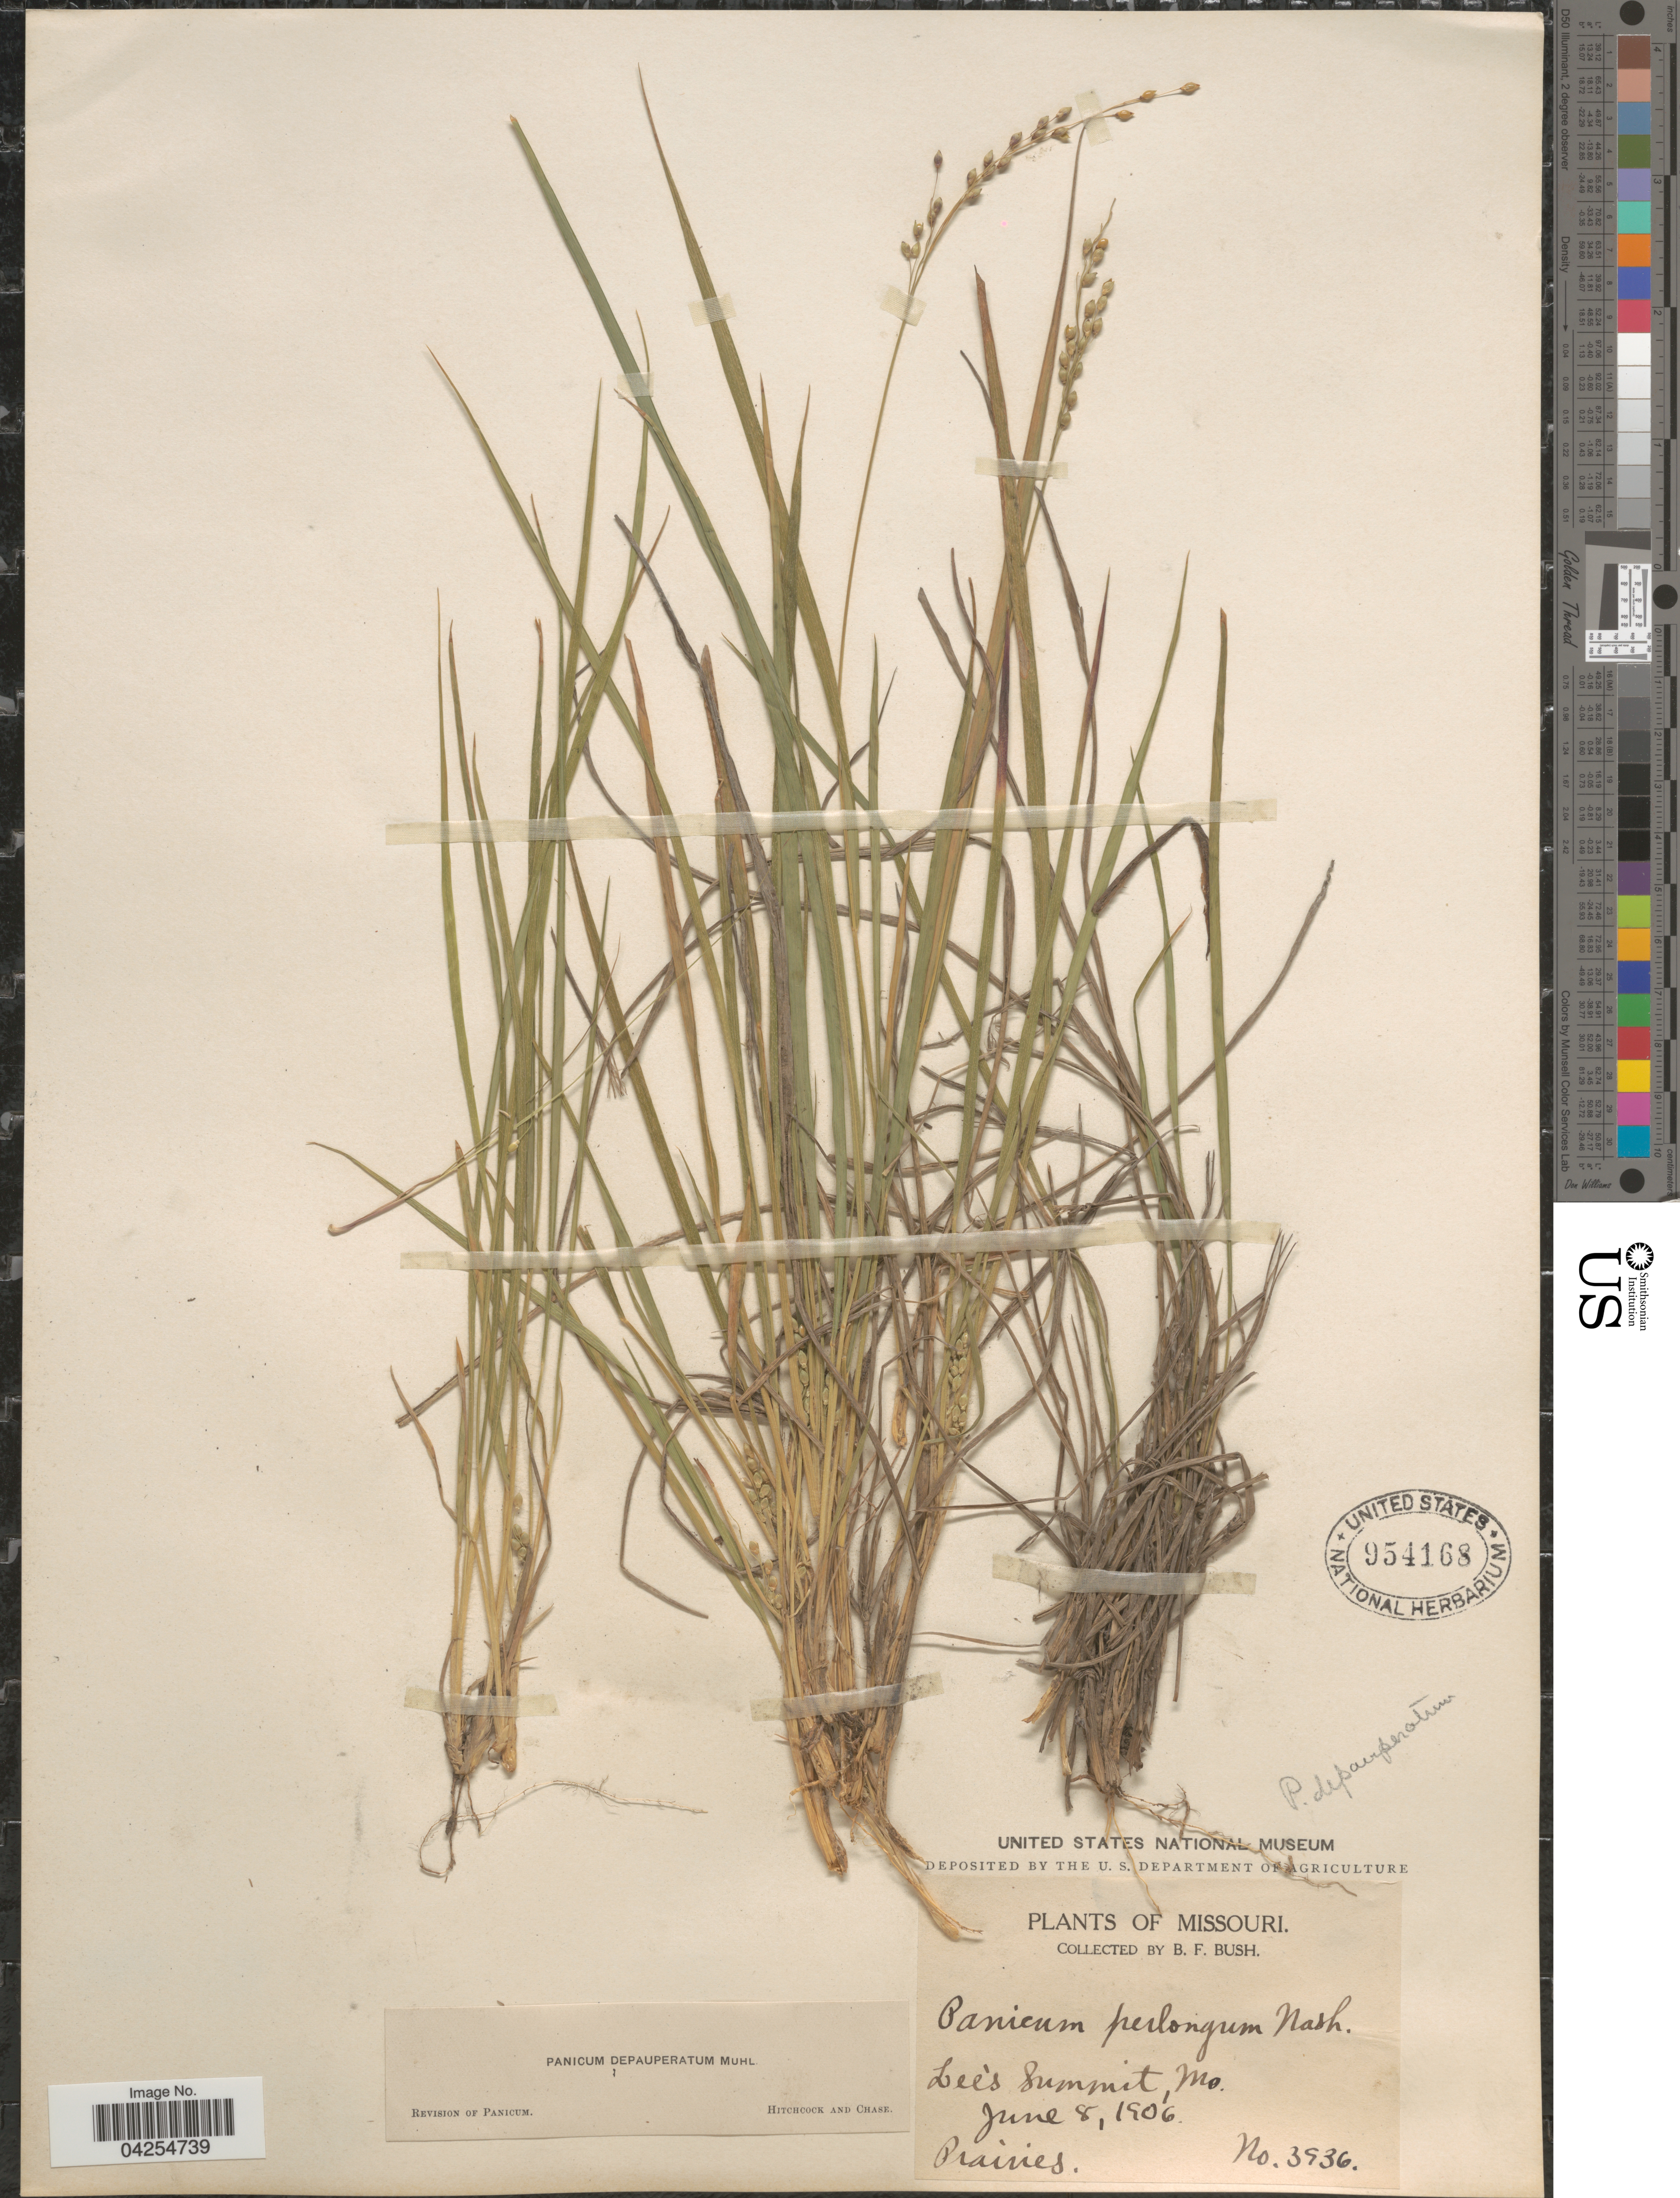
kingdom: Plantae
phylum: Tracheophyta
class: Liliopsida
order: Poales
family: Poaceae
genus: Dichanthelium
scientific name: Dichanthelium depauperatum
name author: (Muhl.) Gould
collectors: B. F. Bush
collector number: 3936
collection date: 1906-06-08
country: United States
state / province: Missouri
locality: Lee's Summit.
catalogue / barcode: US 954168